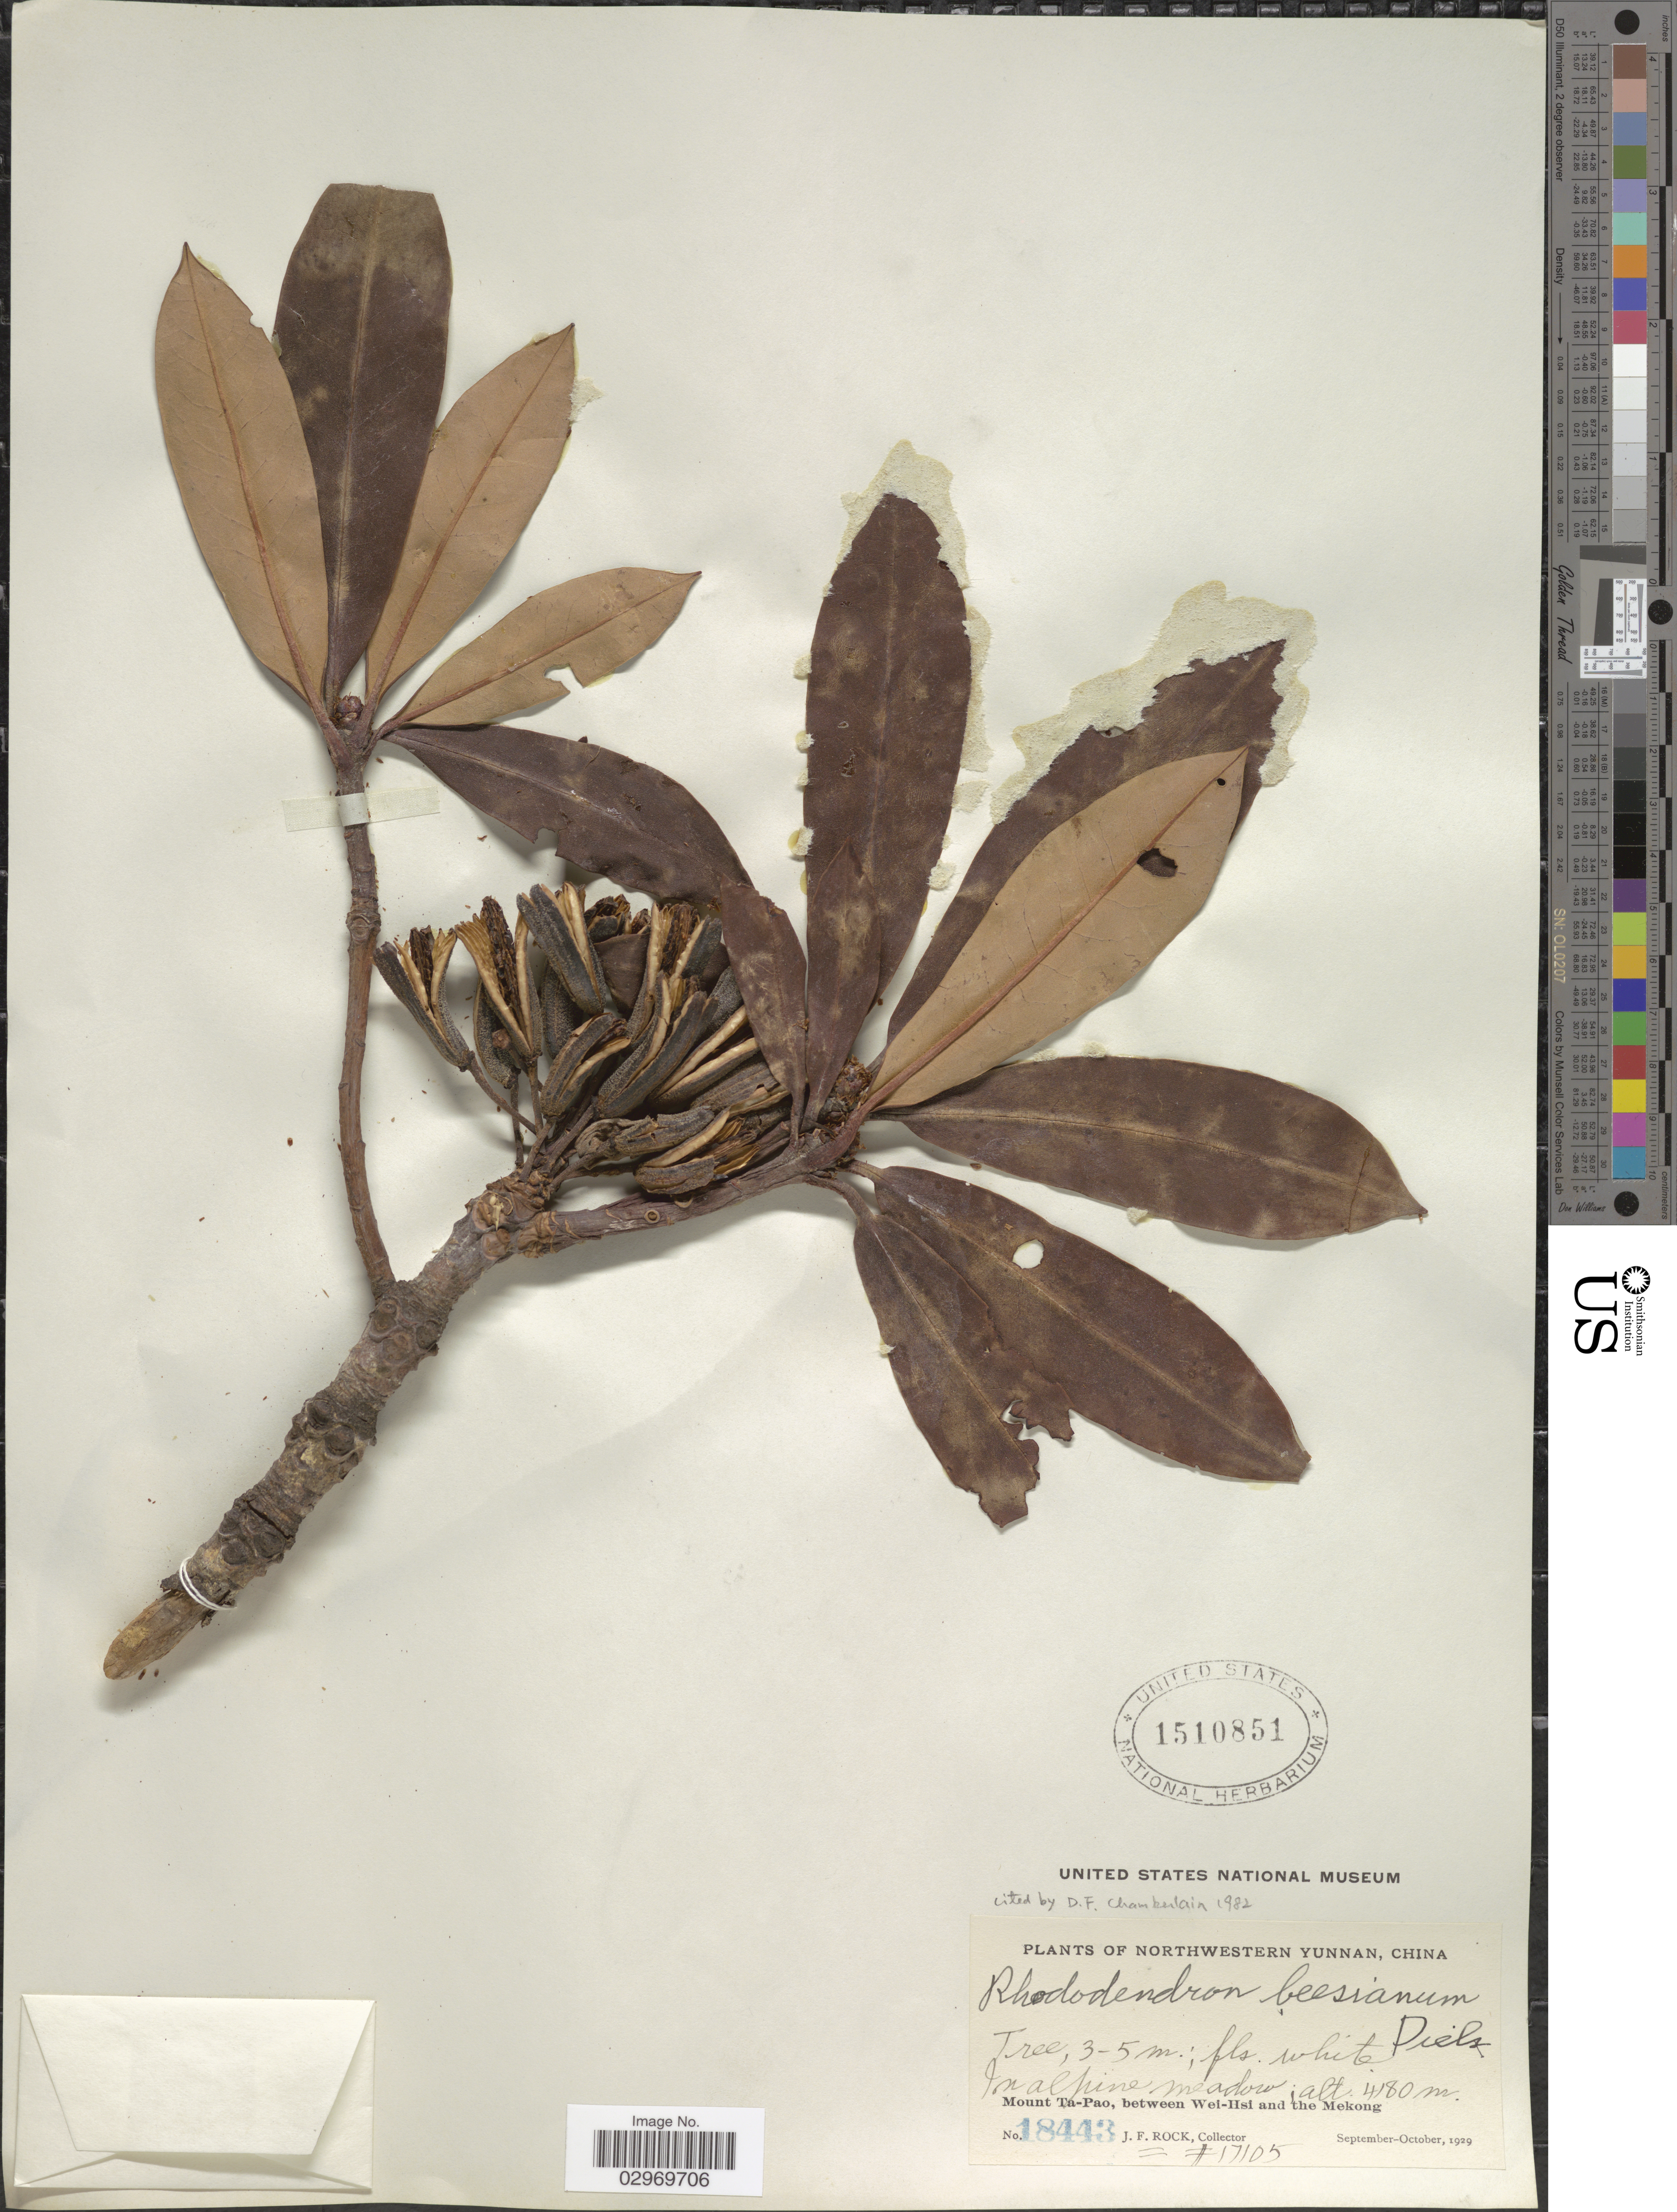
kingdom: Plantae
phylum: Tracheophyta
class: Magnoliopsida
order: Ericales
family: Ericaceae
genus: Rhododendron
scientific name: Rhododendron beesianum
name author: Diels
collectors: J. Rock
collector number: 18443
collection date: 1929-09/1929-10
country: China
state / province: Yunnan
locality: Northwestern Yunnan. In alpine meadow. Mount Ta-Pao, between Wei-Hsi and the Mekong.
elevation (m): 4180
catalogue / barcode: US 1510851